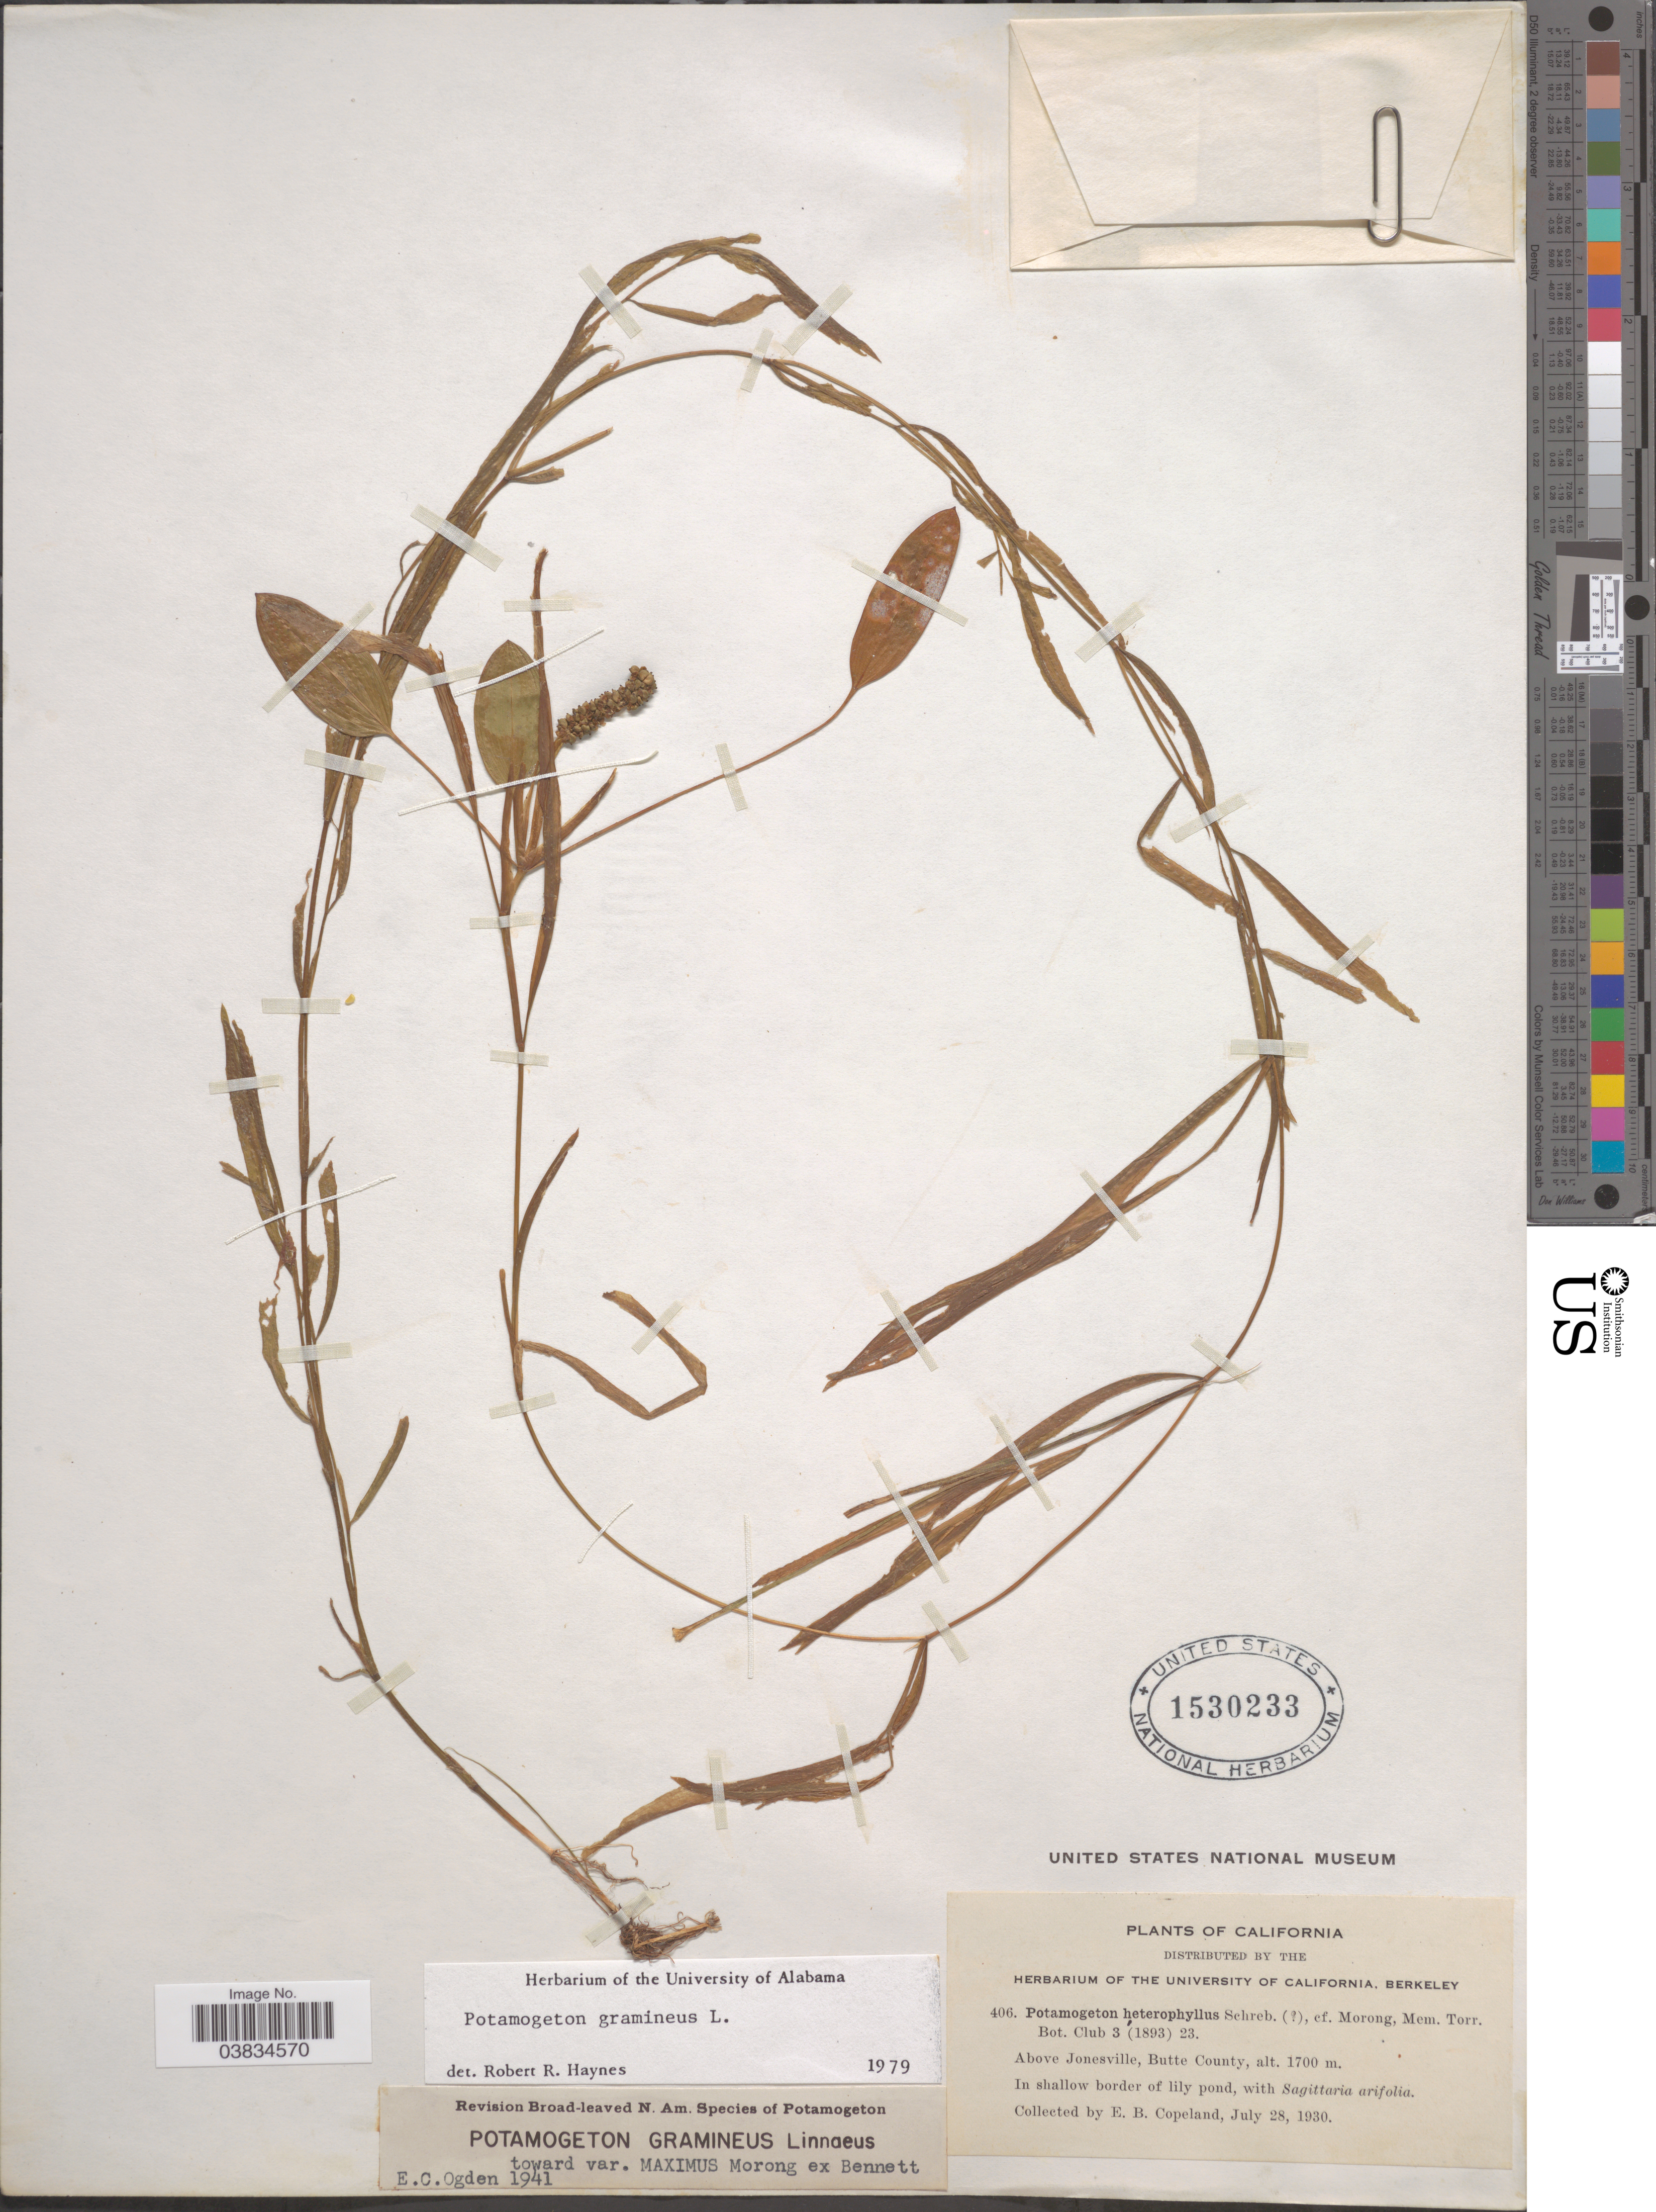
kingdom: Plantae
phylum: Tracheophyta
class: Liliopsida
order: Alismatales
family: Potamogetonaceae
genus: Potamogeton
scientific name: Potamogeton gramineus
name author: L.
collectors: E. B. Copeland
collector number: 406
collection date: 1930-07-28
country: United States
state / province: California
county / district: Butte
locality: Above Jonesville, Butte County.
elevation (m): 1700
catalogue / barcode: US 1530233